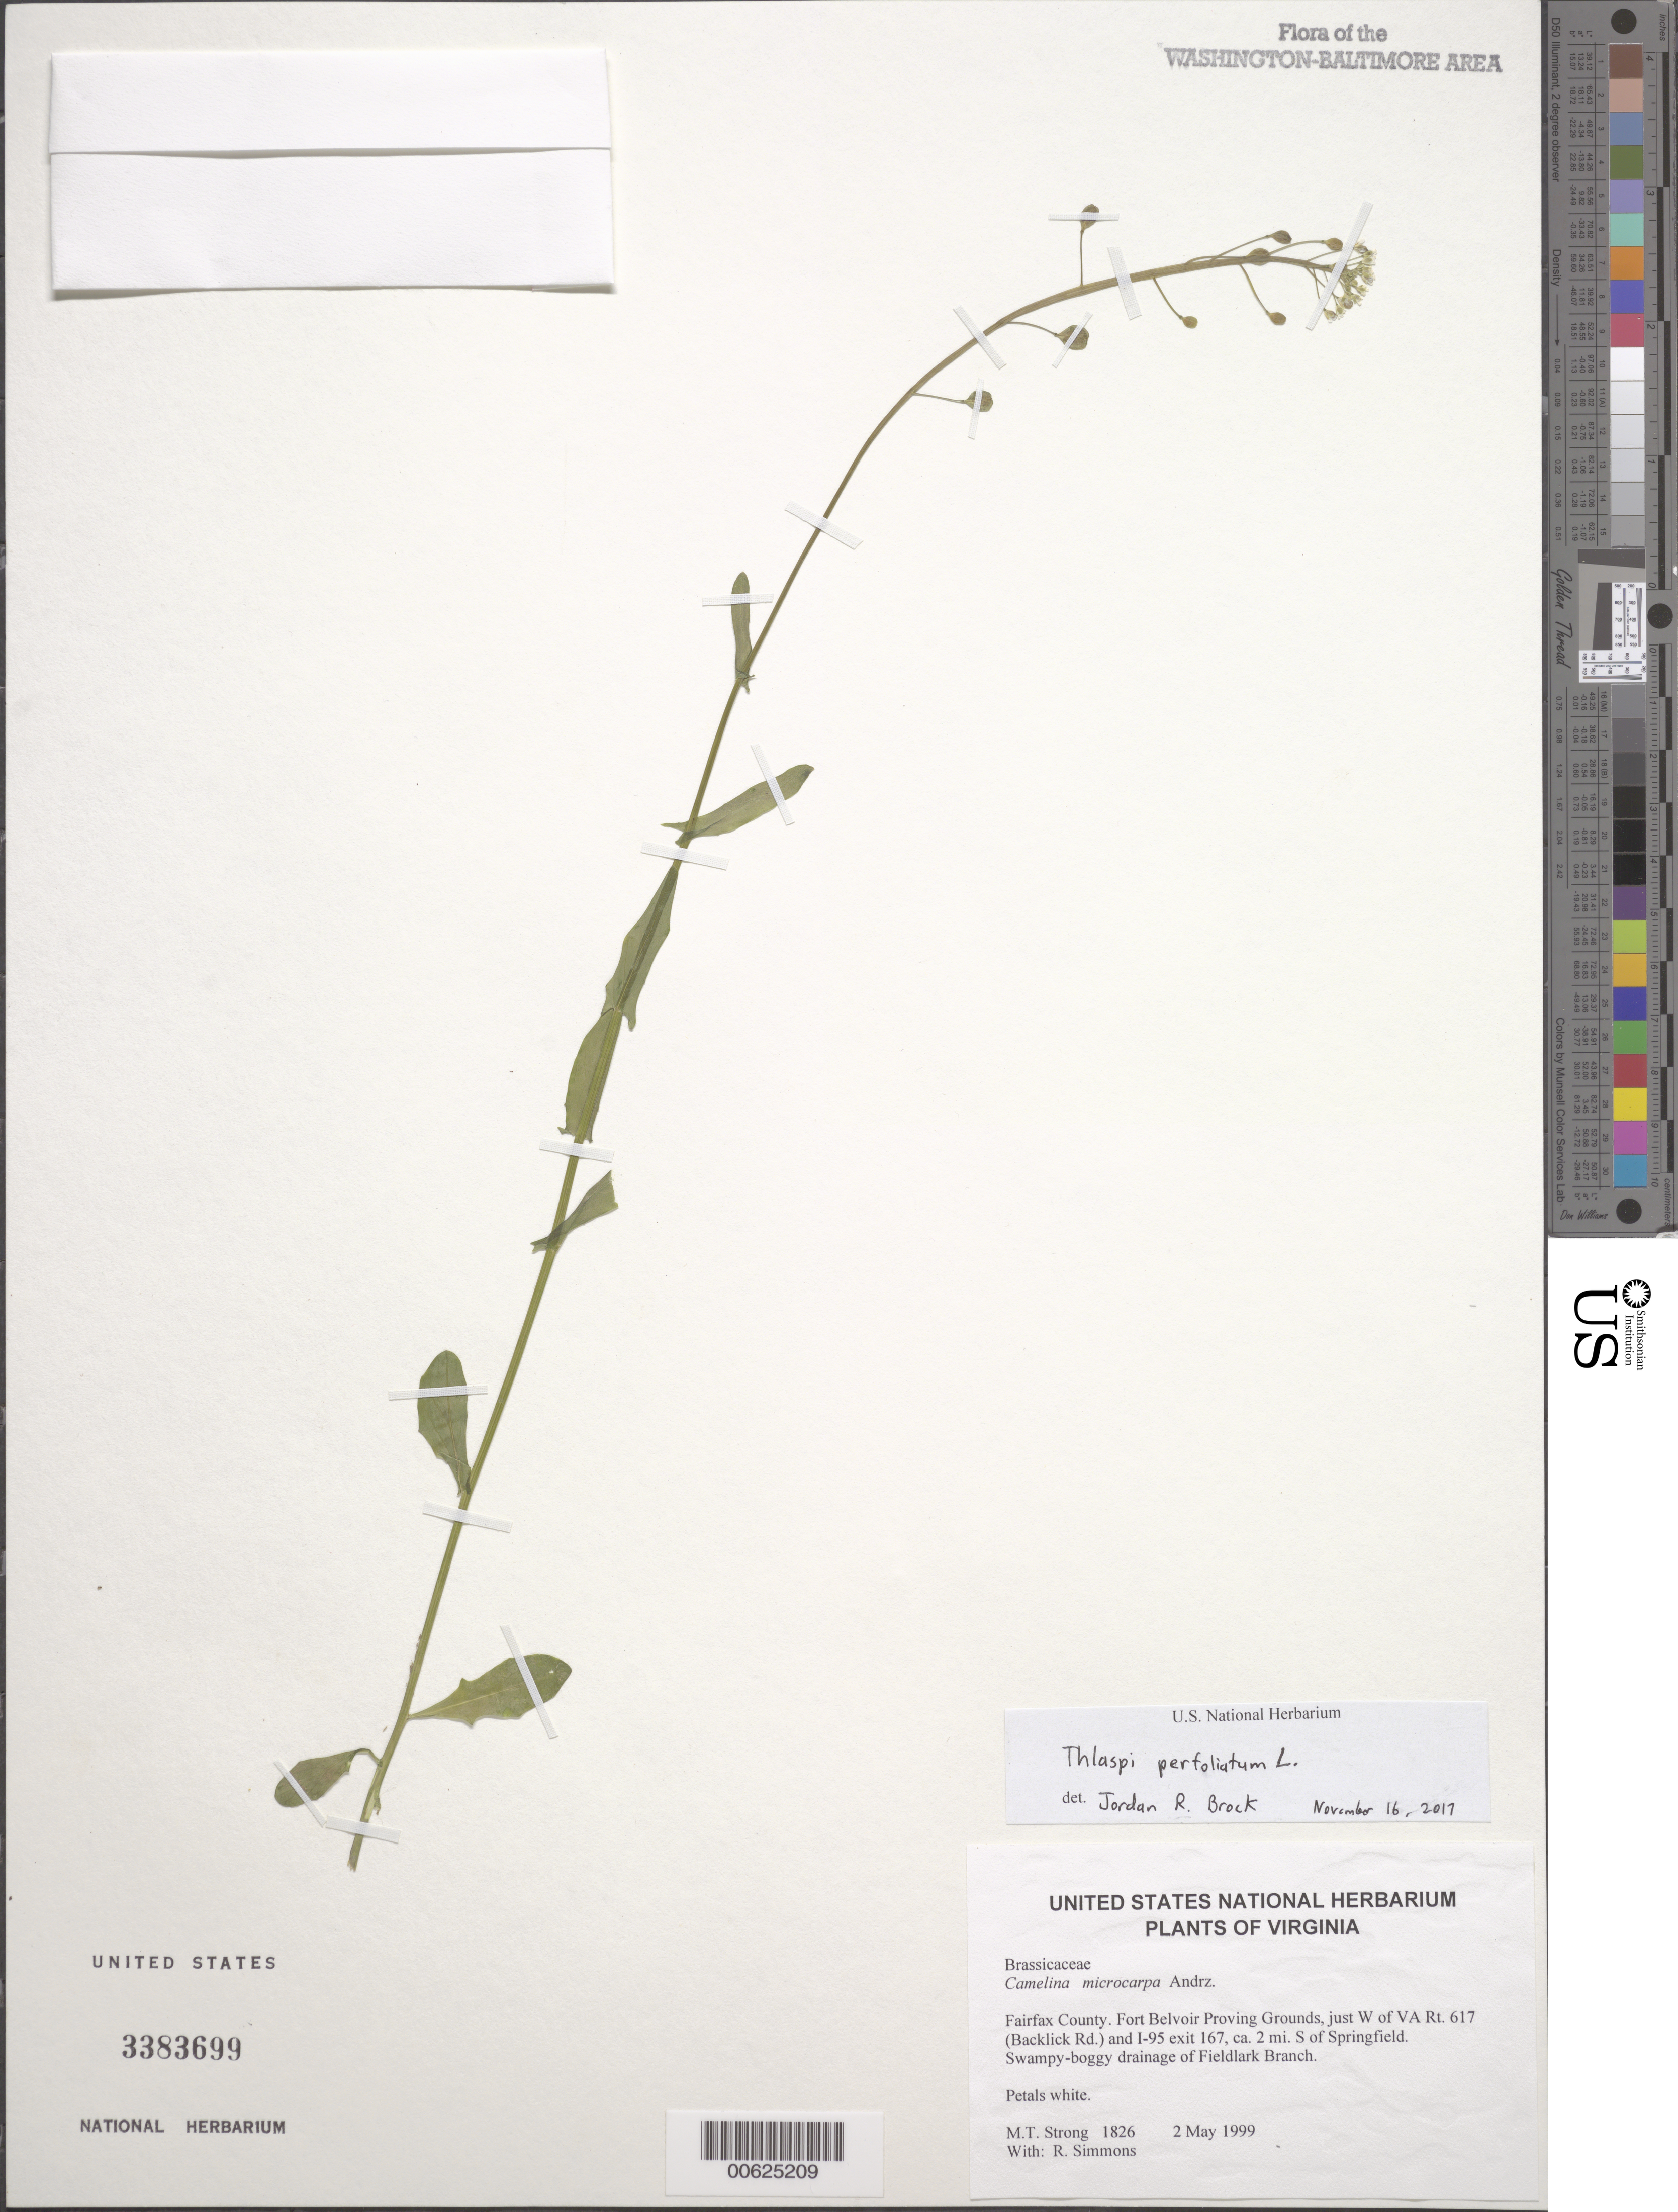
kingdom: Plantae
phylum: Tracheophyta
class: Magnoliopsida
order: Brassicales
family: Brassicaceae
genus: Thlaspi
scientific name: Thlaspi perfoliatum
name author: L.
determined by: Brock, J. R.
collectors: M. T. Strong & R. Simmons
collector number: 1826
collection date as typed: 02 May 1999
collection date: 1999-05-02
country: United States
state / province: Virginia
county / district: Fairfax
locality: Fort Belvoir Proving Grounds, just W of VA Rt. 617 (Backlick Rd.) and I-95 exit 167, ca. 2 mi. S of Springfield.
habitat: Swampy-boggy drainage of Fieldlark Branch.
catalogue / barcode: US 3383699